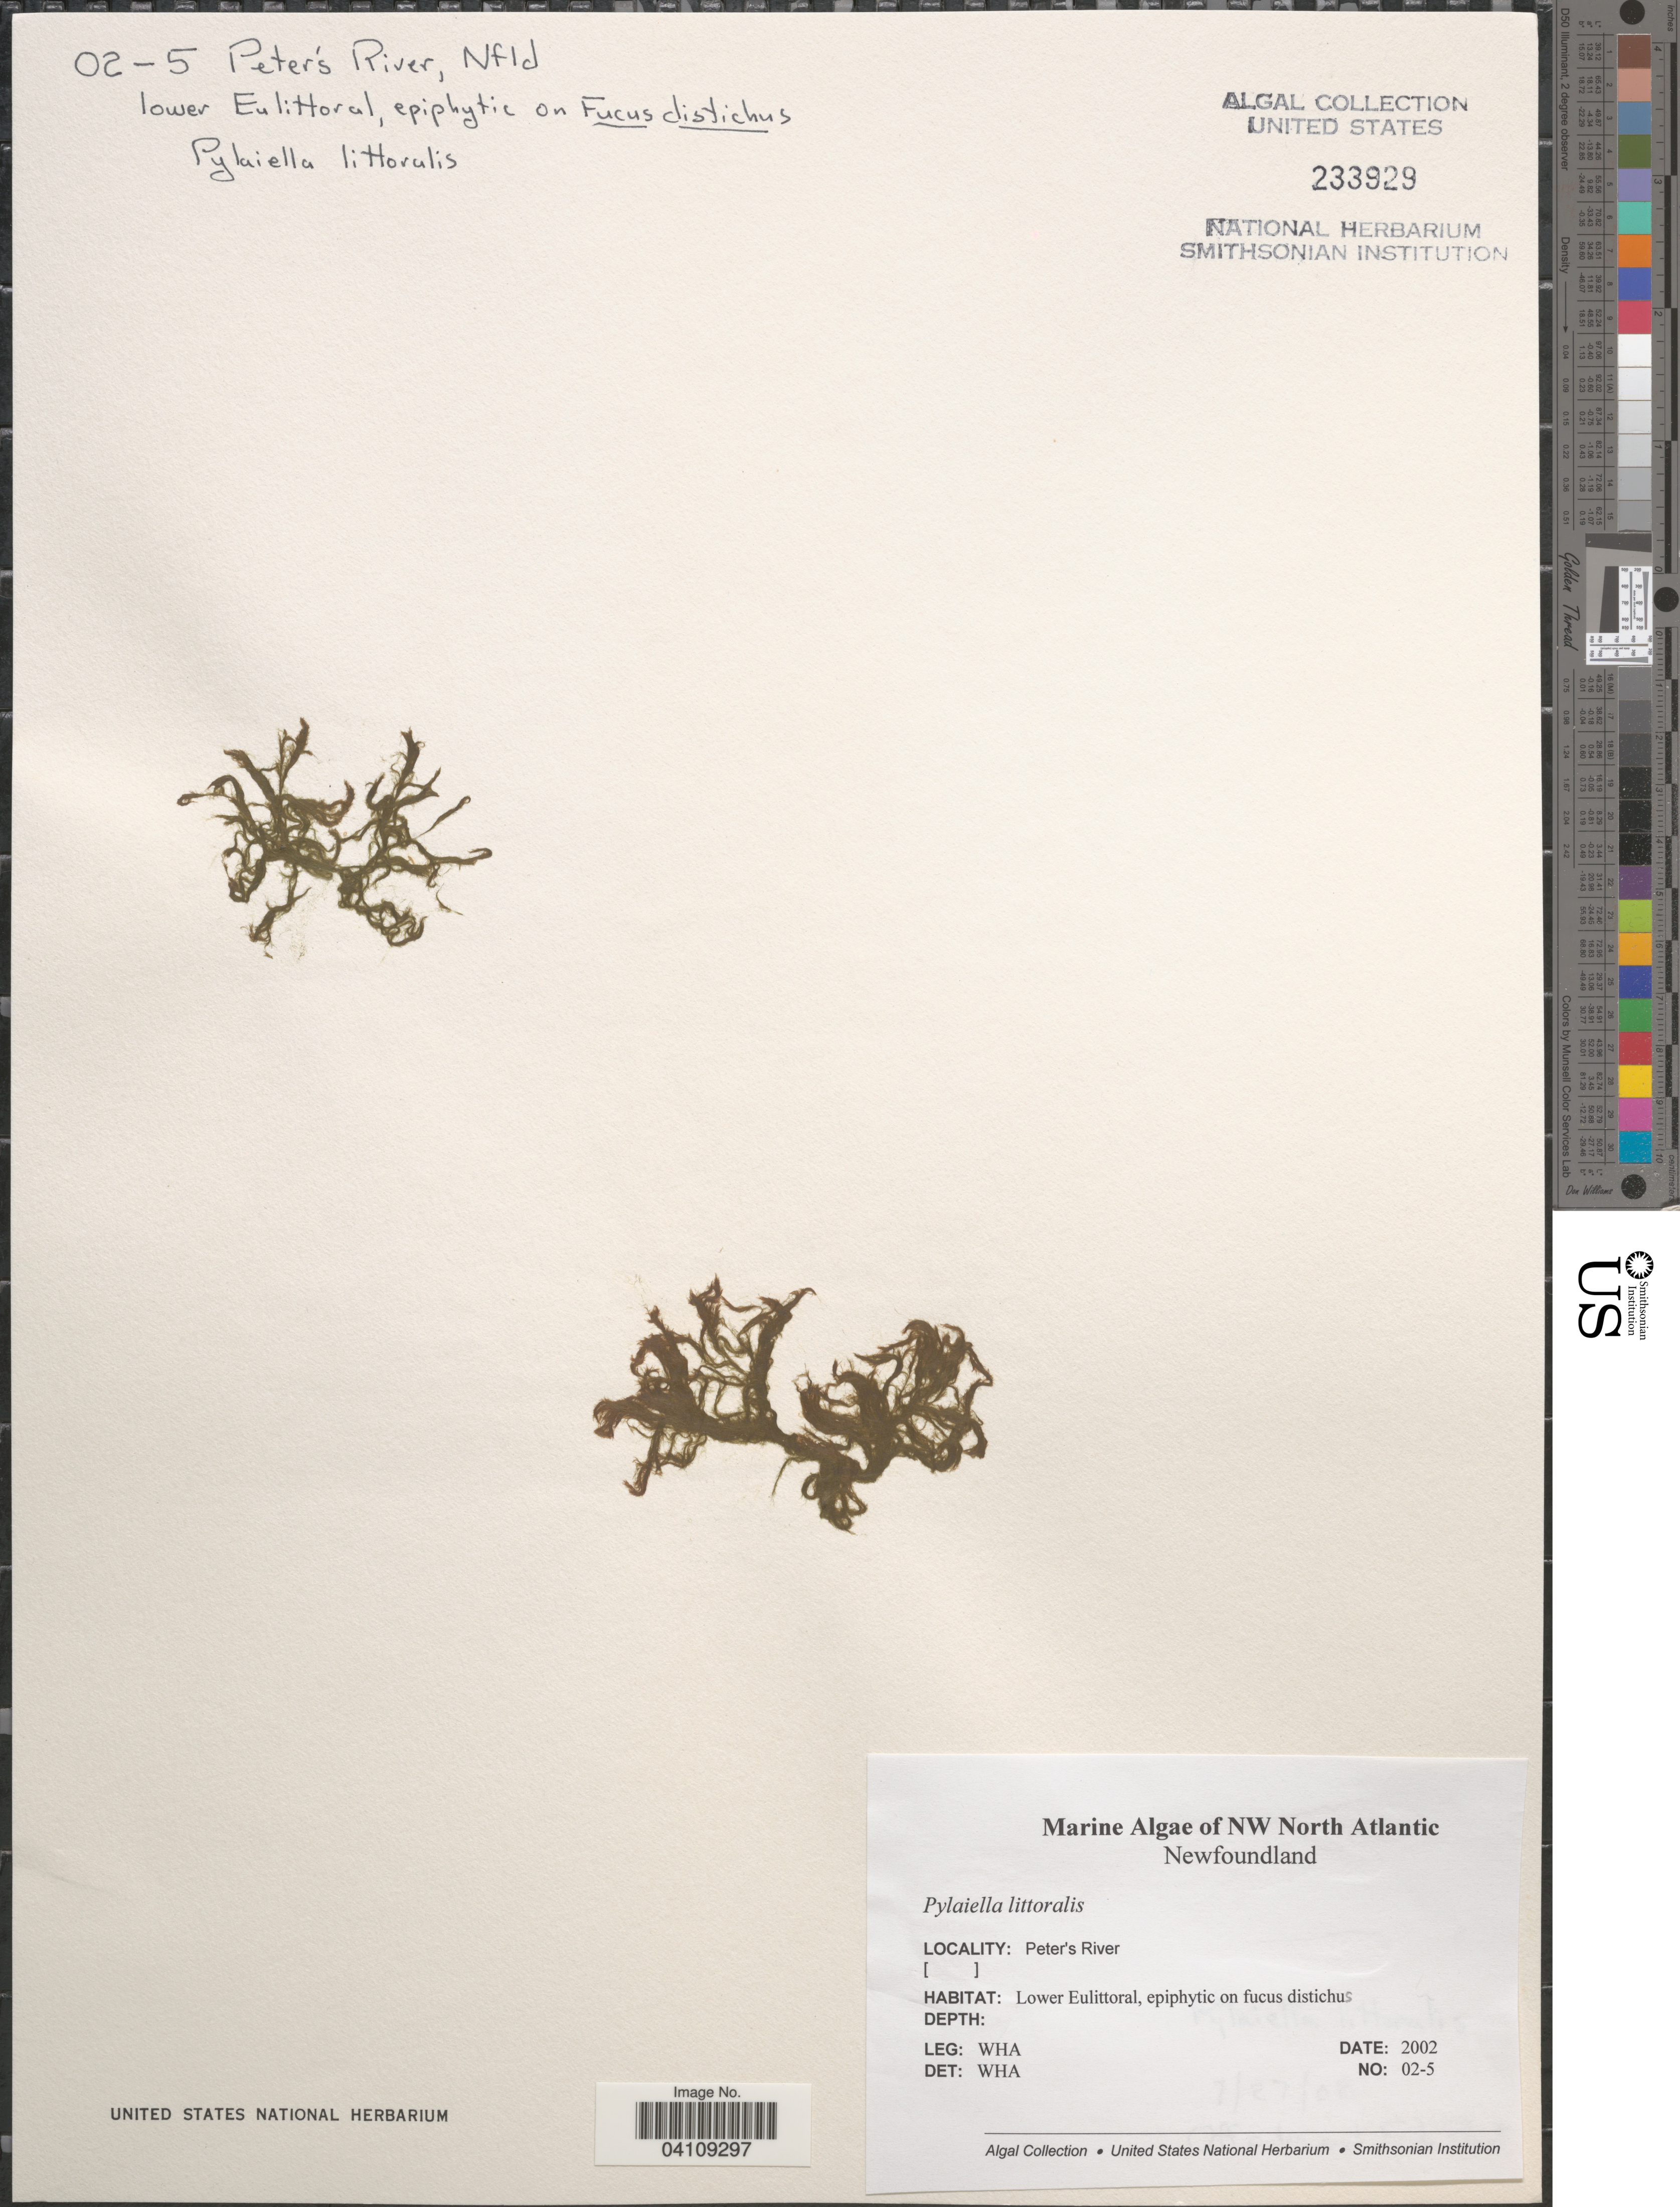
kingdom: Chromista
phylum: Ochrophyta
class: Phaeophyceae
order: Ectocarpales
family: Acinetosporaceae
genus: Pylaiella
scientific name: Pylaiella littoralis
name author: (L.) Kjellman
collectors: W. H. Adey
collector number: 02-5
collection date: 2002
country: Canada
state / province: Newfoundland and Labrador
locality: NW North Atlantic. Peter's River.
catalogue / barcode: US 233829